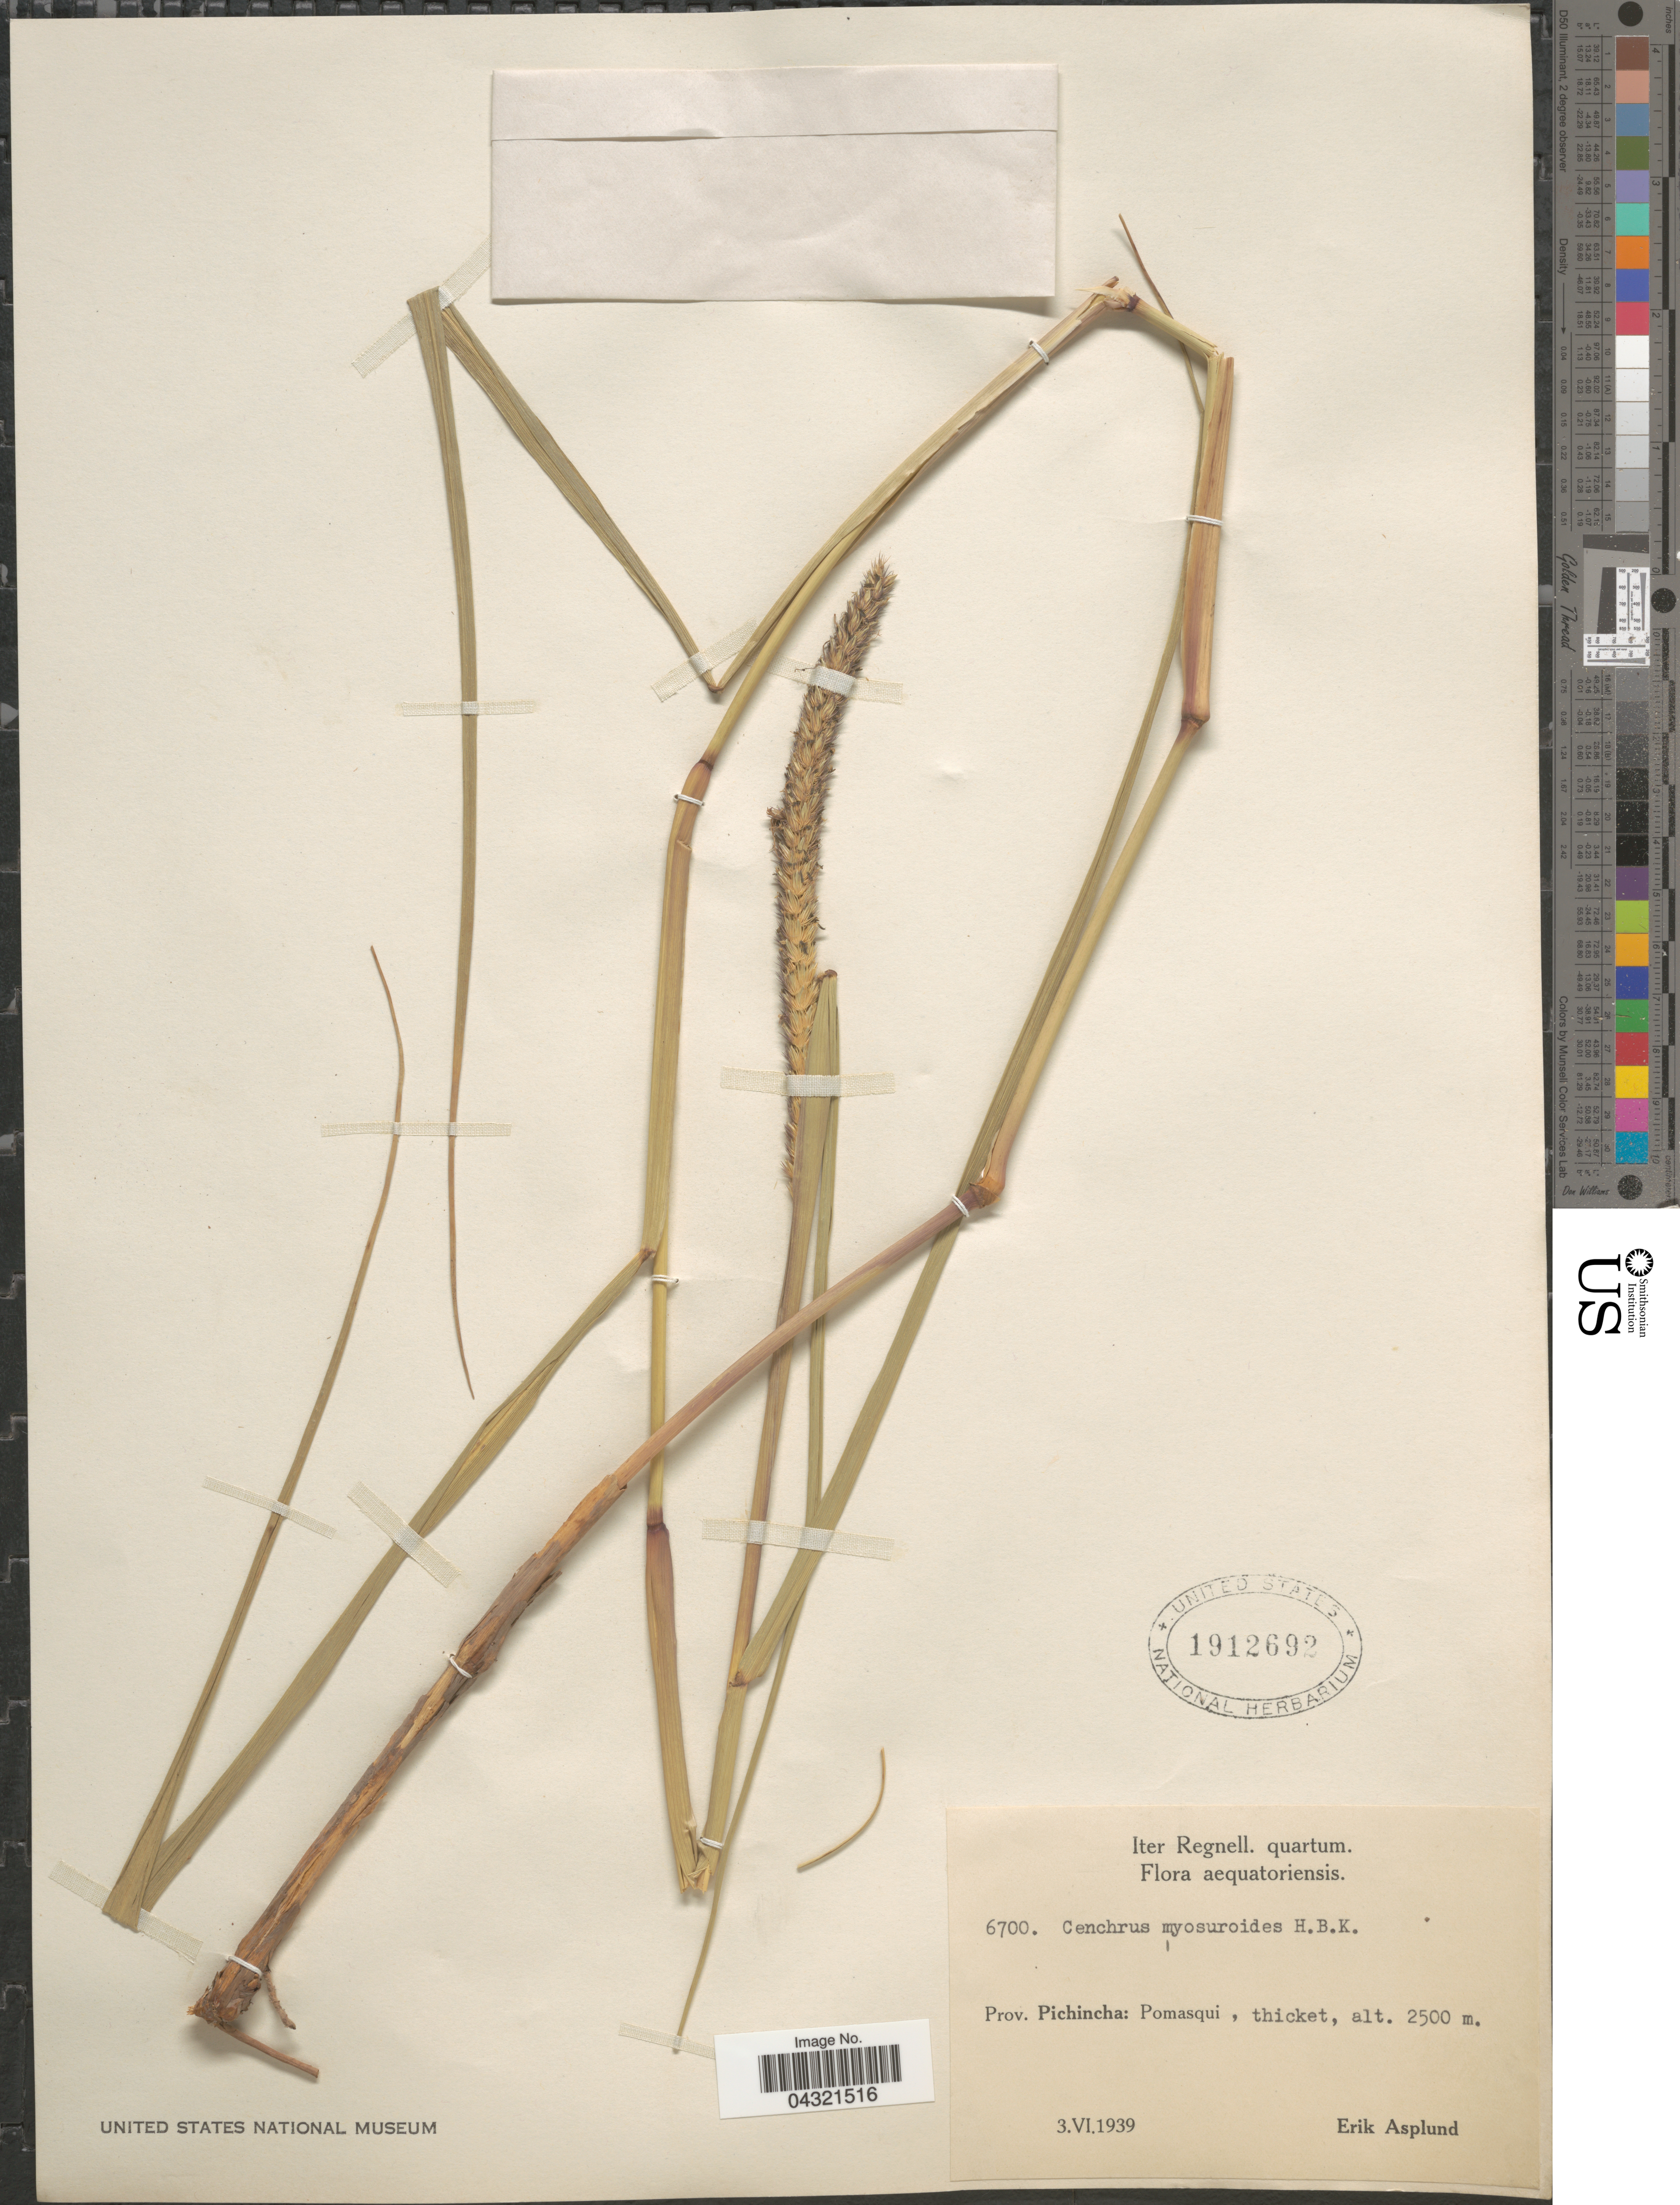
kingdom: Plantae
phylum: Tracheophyta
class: Liliopsida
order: Poales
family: Poaceae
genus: Cenchrus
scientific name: Cenchrus myosuroides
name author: Kunth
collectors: E. Asplund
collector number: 6700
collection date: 1939-06-03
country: Ecuador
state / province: Pichincha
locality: Iter Regnell. quartum. Aequatoriensis. Pomasqui, thicket.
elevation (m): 2500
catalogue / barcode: US 1912692